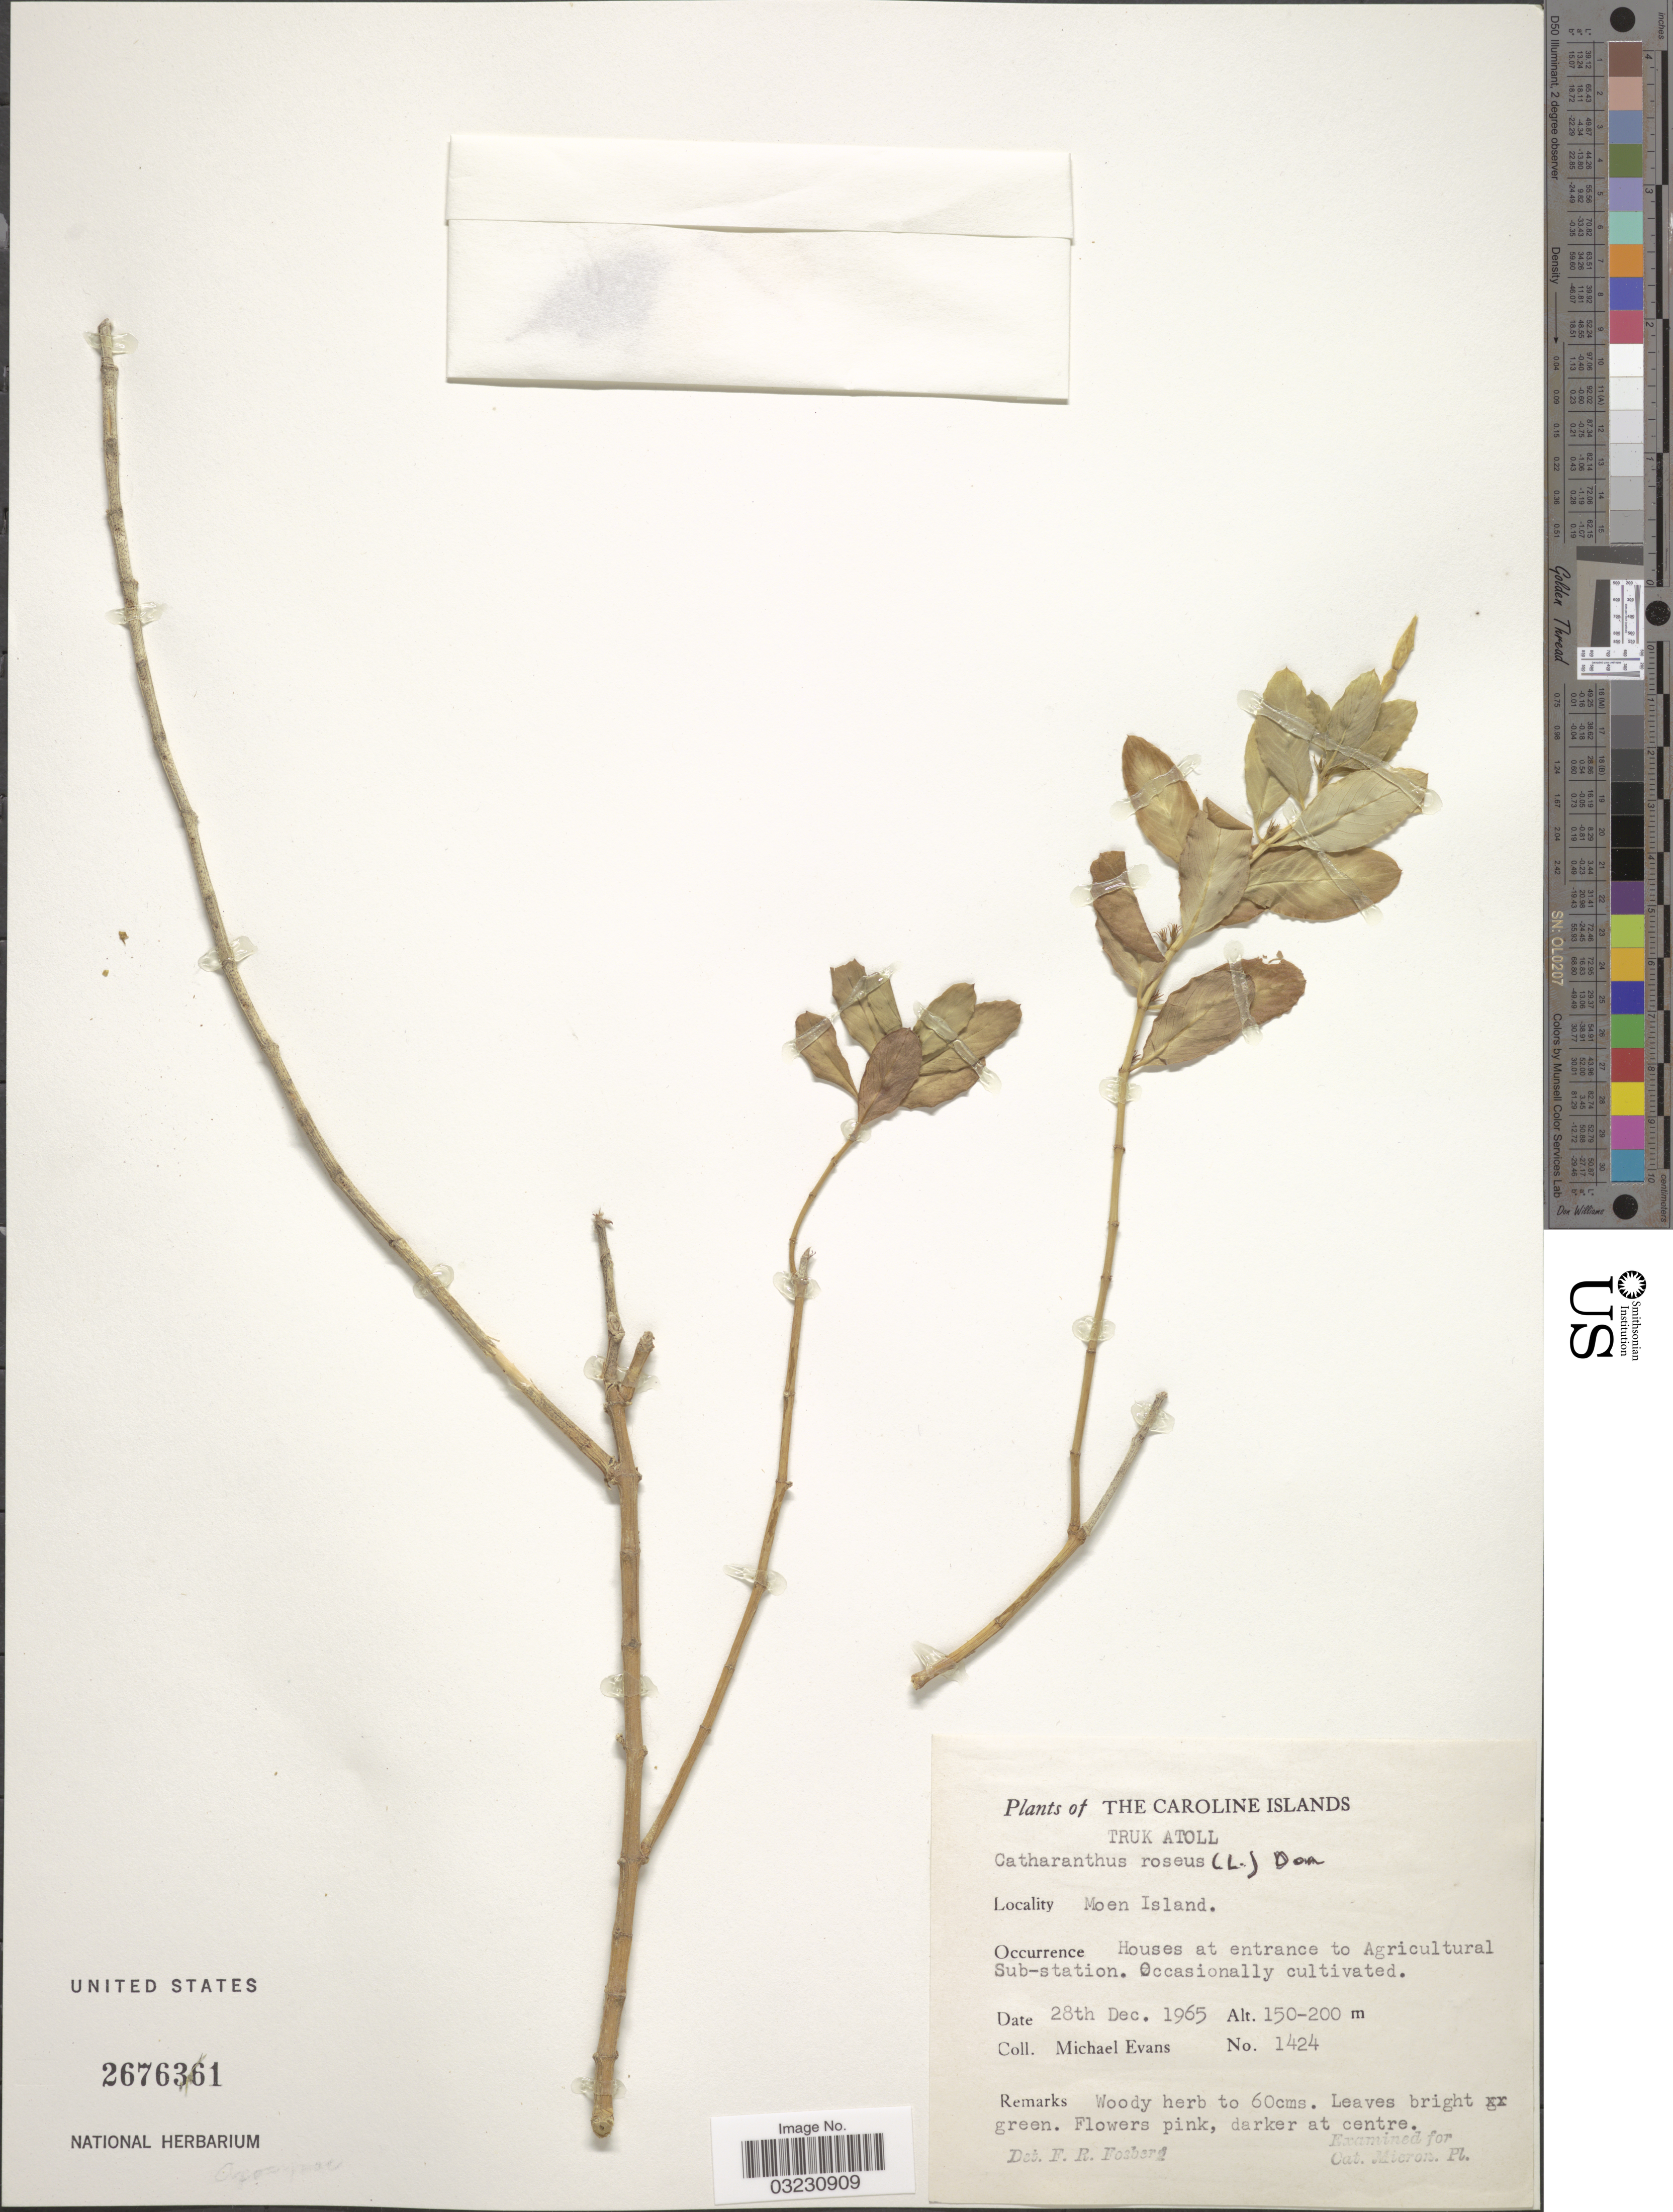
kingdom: Plantae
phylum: Tracheophyta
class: Magnoliopsida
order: Gentianales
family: Apocynaceae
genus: Catharanthus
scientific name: Catharanthus roseus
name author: (L.) G. Don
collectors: M. Evans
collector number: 1424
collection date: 1965-12-28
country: Micronesia, Federated States of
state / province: Truk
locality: Caroline Islands. Truk Atoll. Moen Island. Houses at entrance to Agricultural Sub-station.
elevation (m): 150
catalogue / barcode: US 2676361